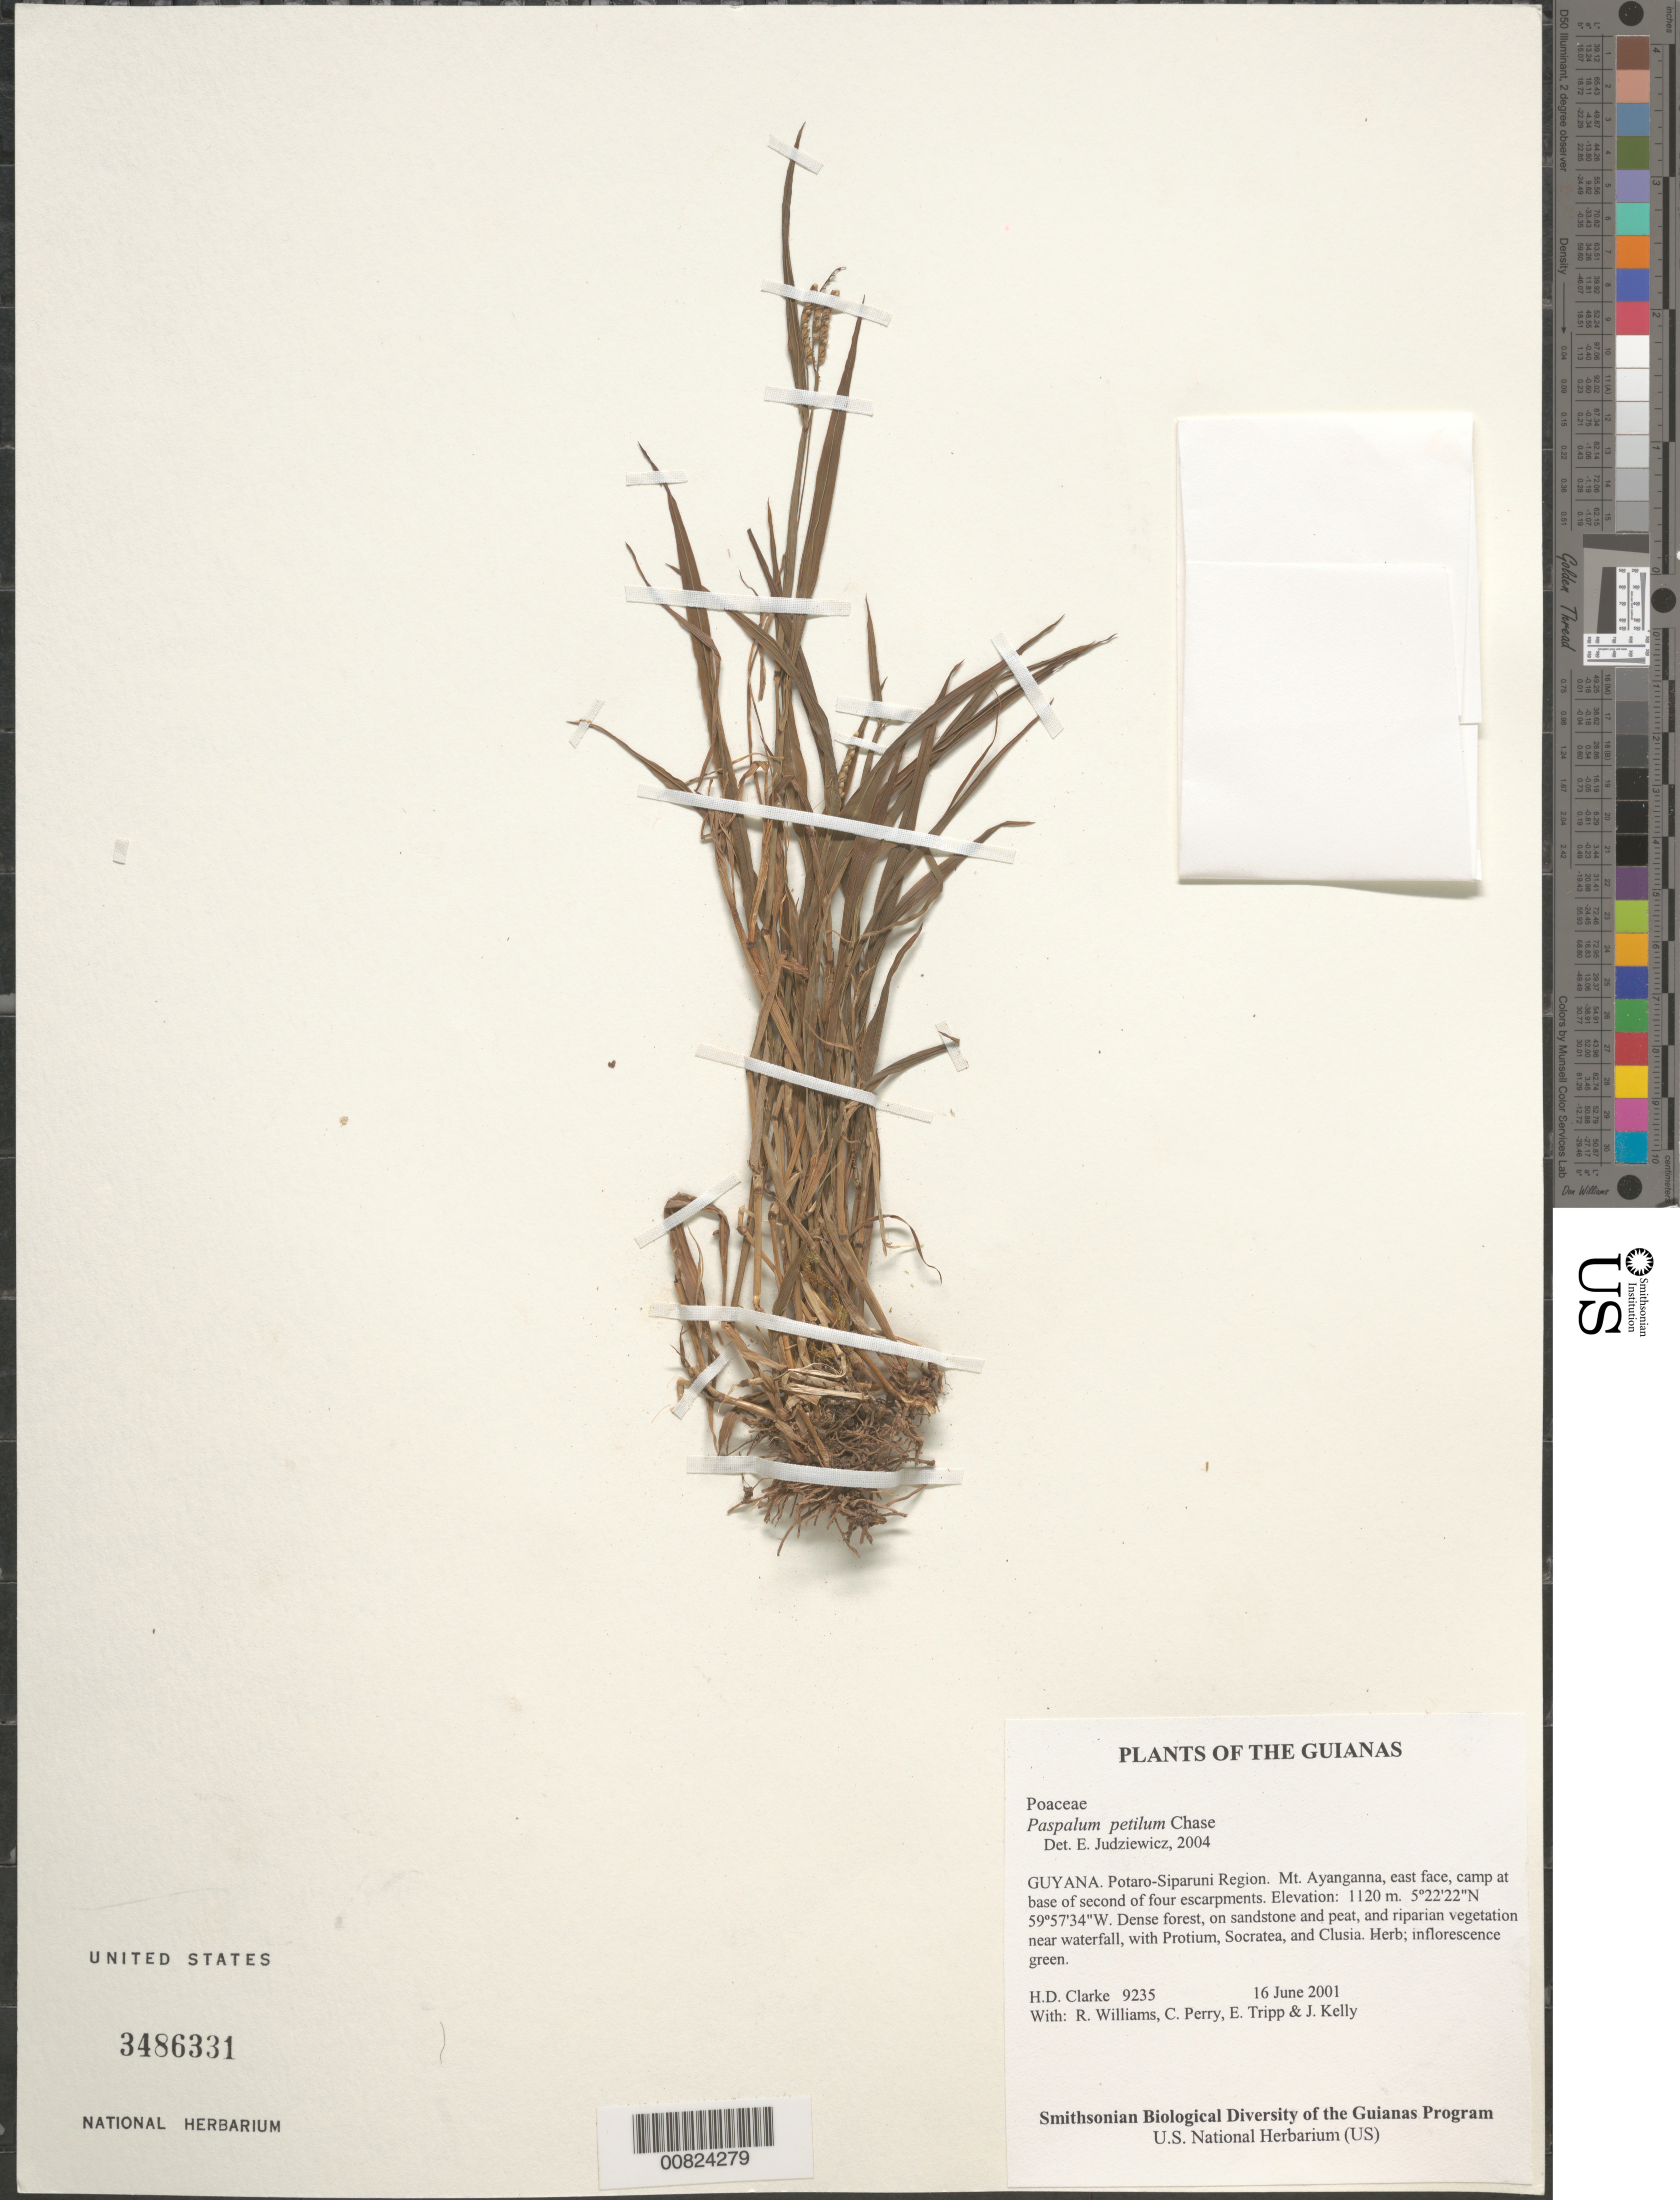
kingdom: Plantae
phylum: Tracheophyta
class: Liliopsida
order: Poales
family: Poaceae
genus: Paspalum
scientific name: Paspalum petilum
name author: Chase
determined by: Judziewicz, E. J.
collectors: H. D. Clarke, R. Williams, C. Perry, E. Tripp & J. Kelly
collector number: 9235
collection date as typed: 16 June 2001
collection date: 2001-06-16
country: Guyana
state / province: Potaro-Siparuni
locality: Mt. Ayanganna, east face, camp at base of second of four escarpments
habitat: Dense forest, on sandstone and peat, and riparian vegetation near waterfall, with Protium, Socratea, and Clusia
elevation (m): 1120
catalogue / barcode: US 3486331